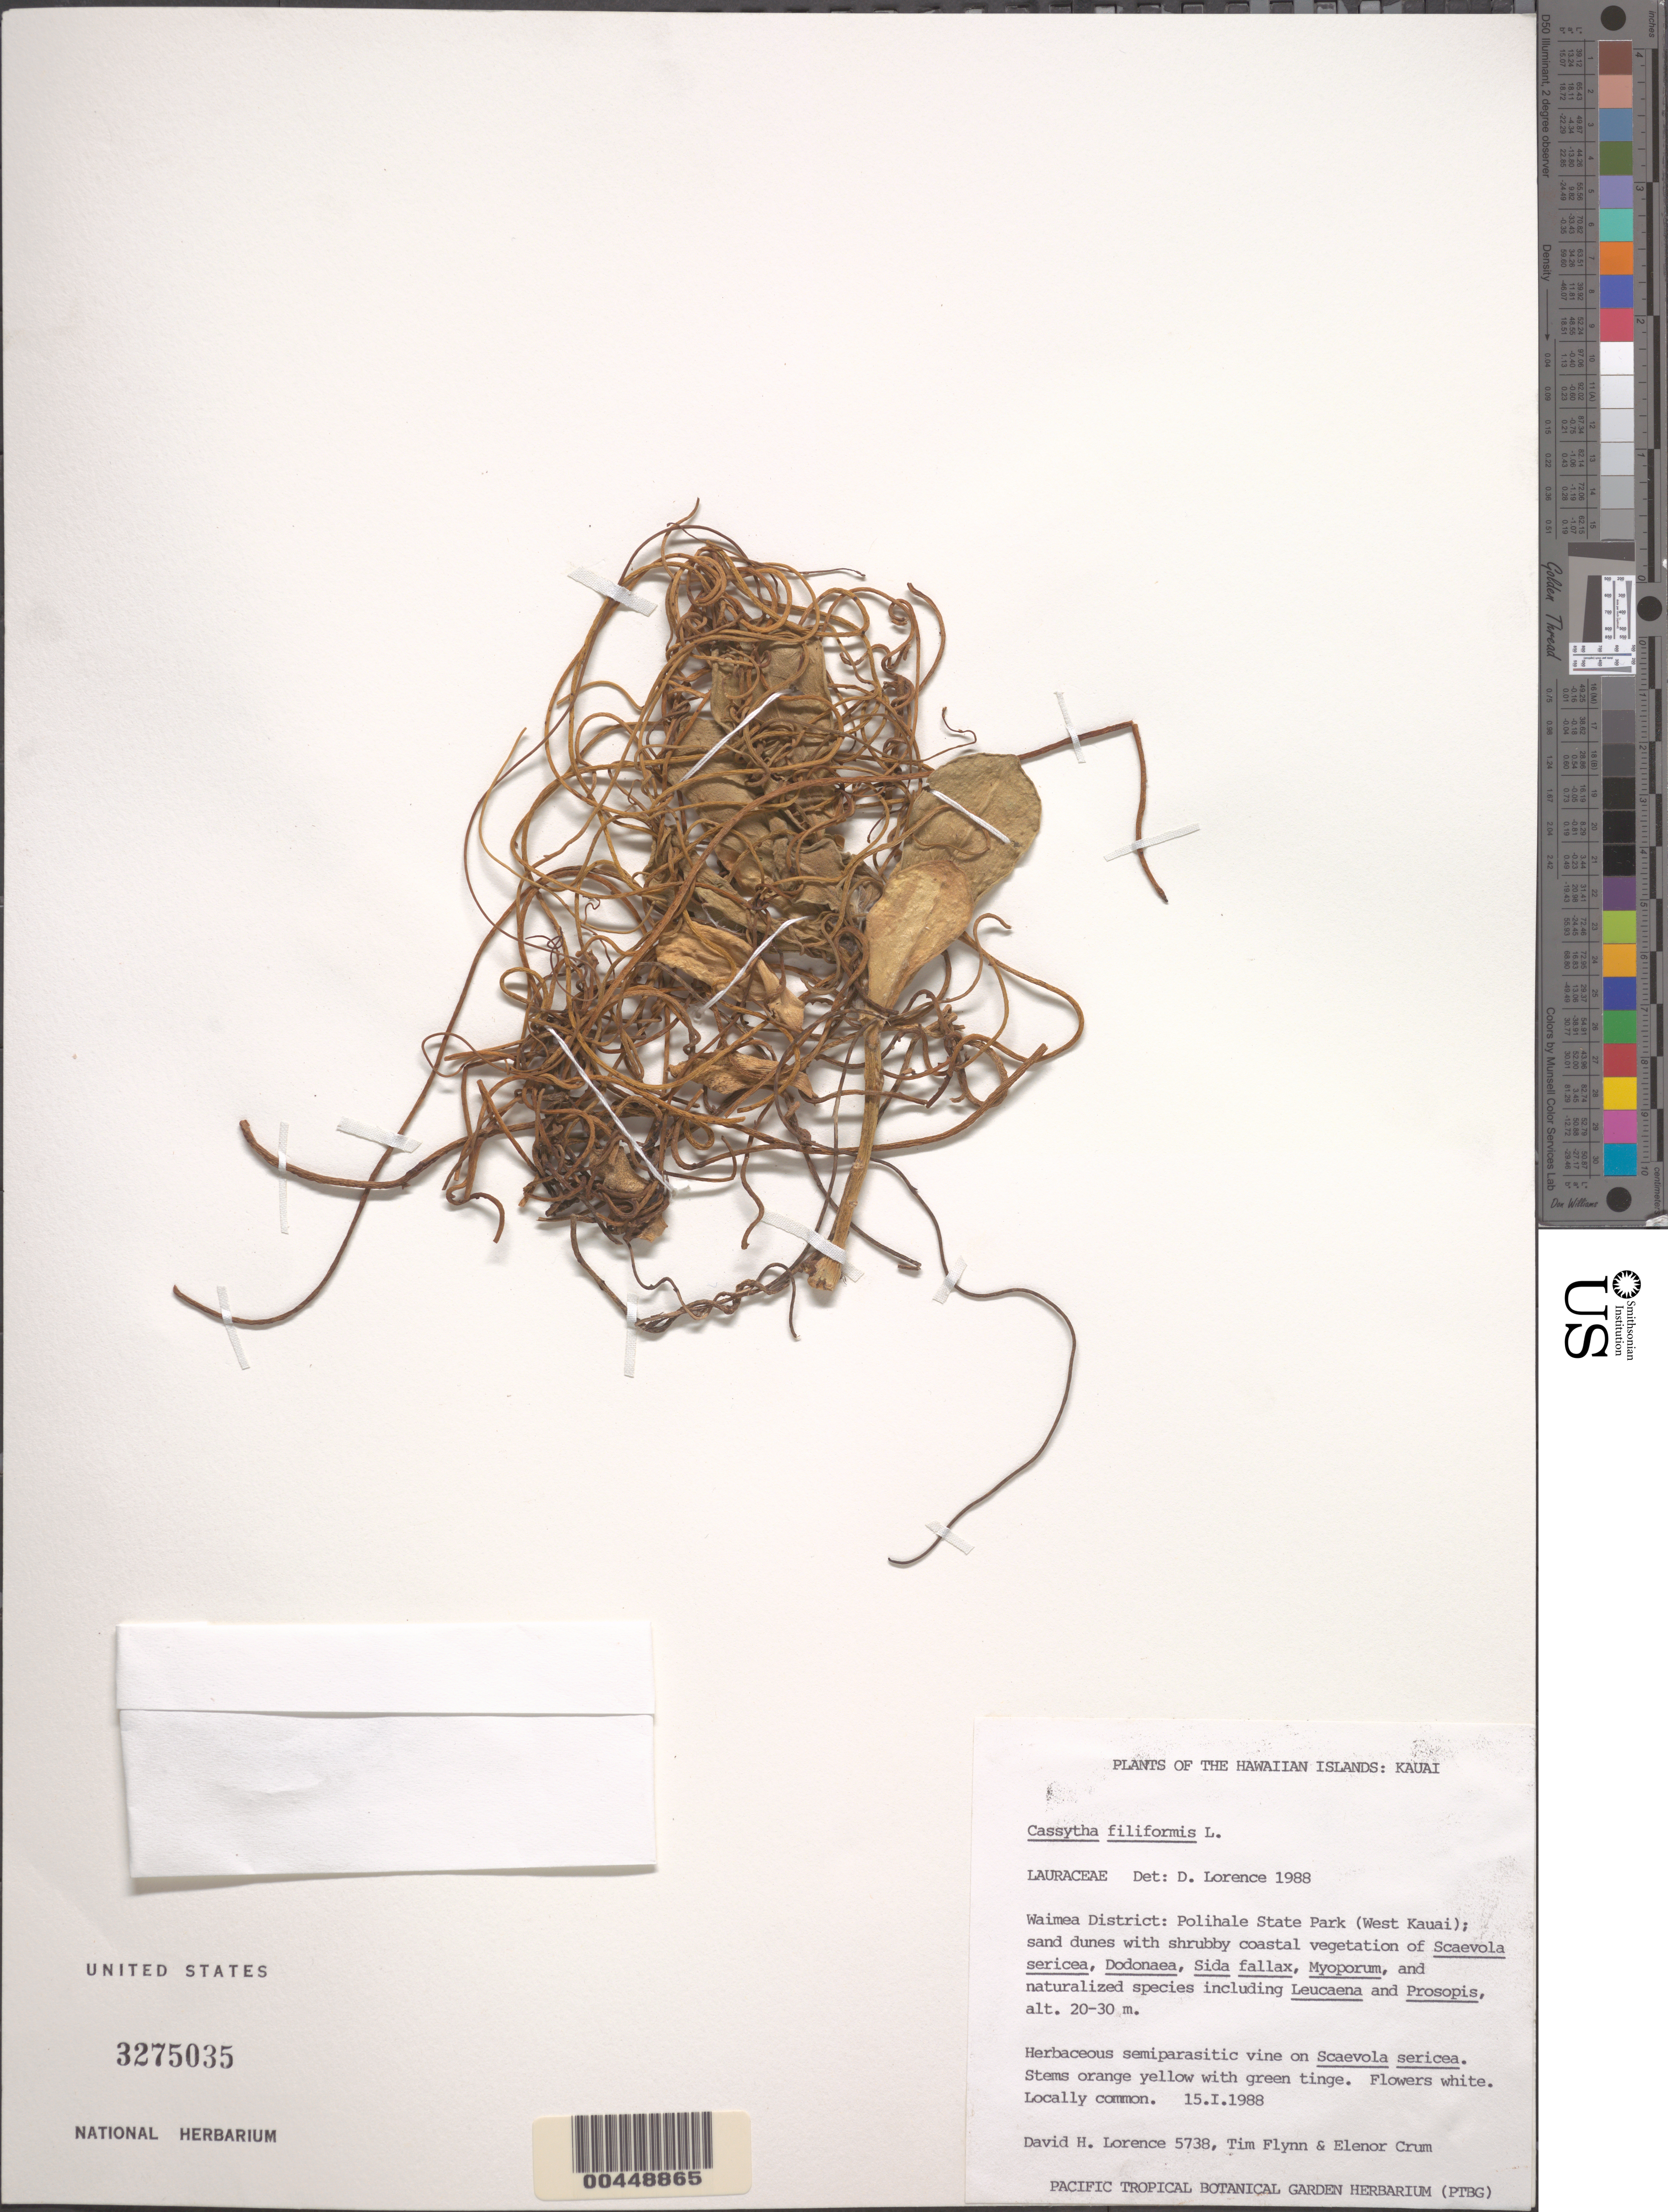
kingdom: Plantae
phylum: Tracheophyta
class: Magnoliopsida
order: Laurales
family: Lauraceae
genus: Cassytha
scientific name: Cassytha filiformis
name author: L.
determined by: Lorence, David H., (PTBG), National Tropical Botanical Garden (UNITED STATES)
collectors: D. Lorence, T. W. Flynn & E. Crum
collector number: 5738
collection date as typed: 15 Jan 1988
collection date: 1988-01-15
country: United States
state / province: Hawaii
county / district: Kauai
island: Kaua'i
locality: Waimea Dist., Polihale State Park, W Kauai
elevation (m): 20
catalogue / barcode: US 3275035